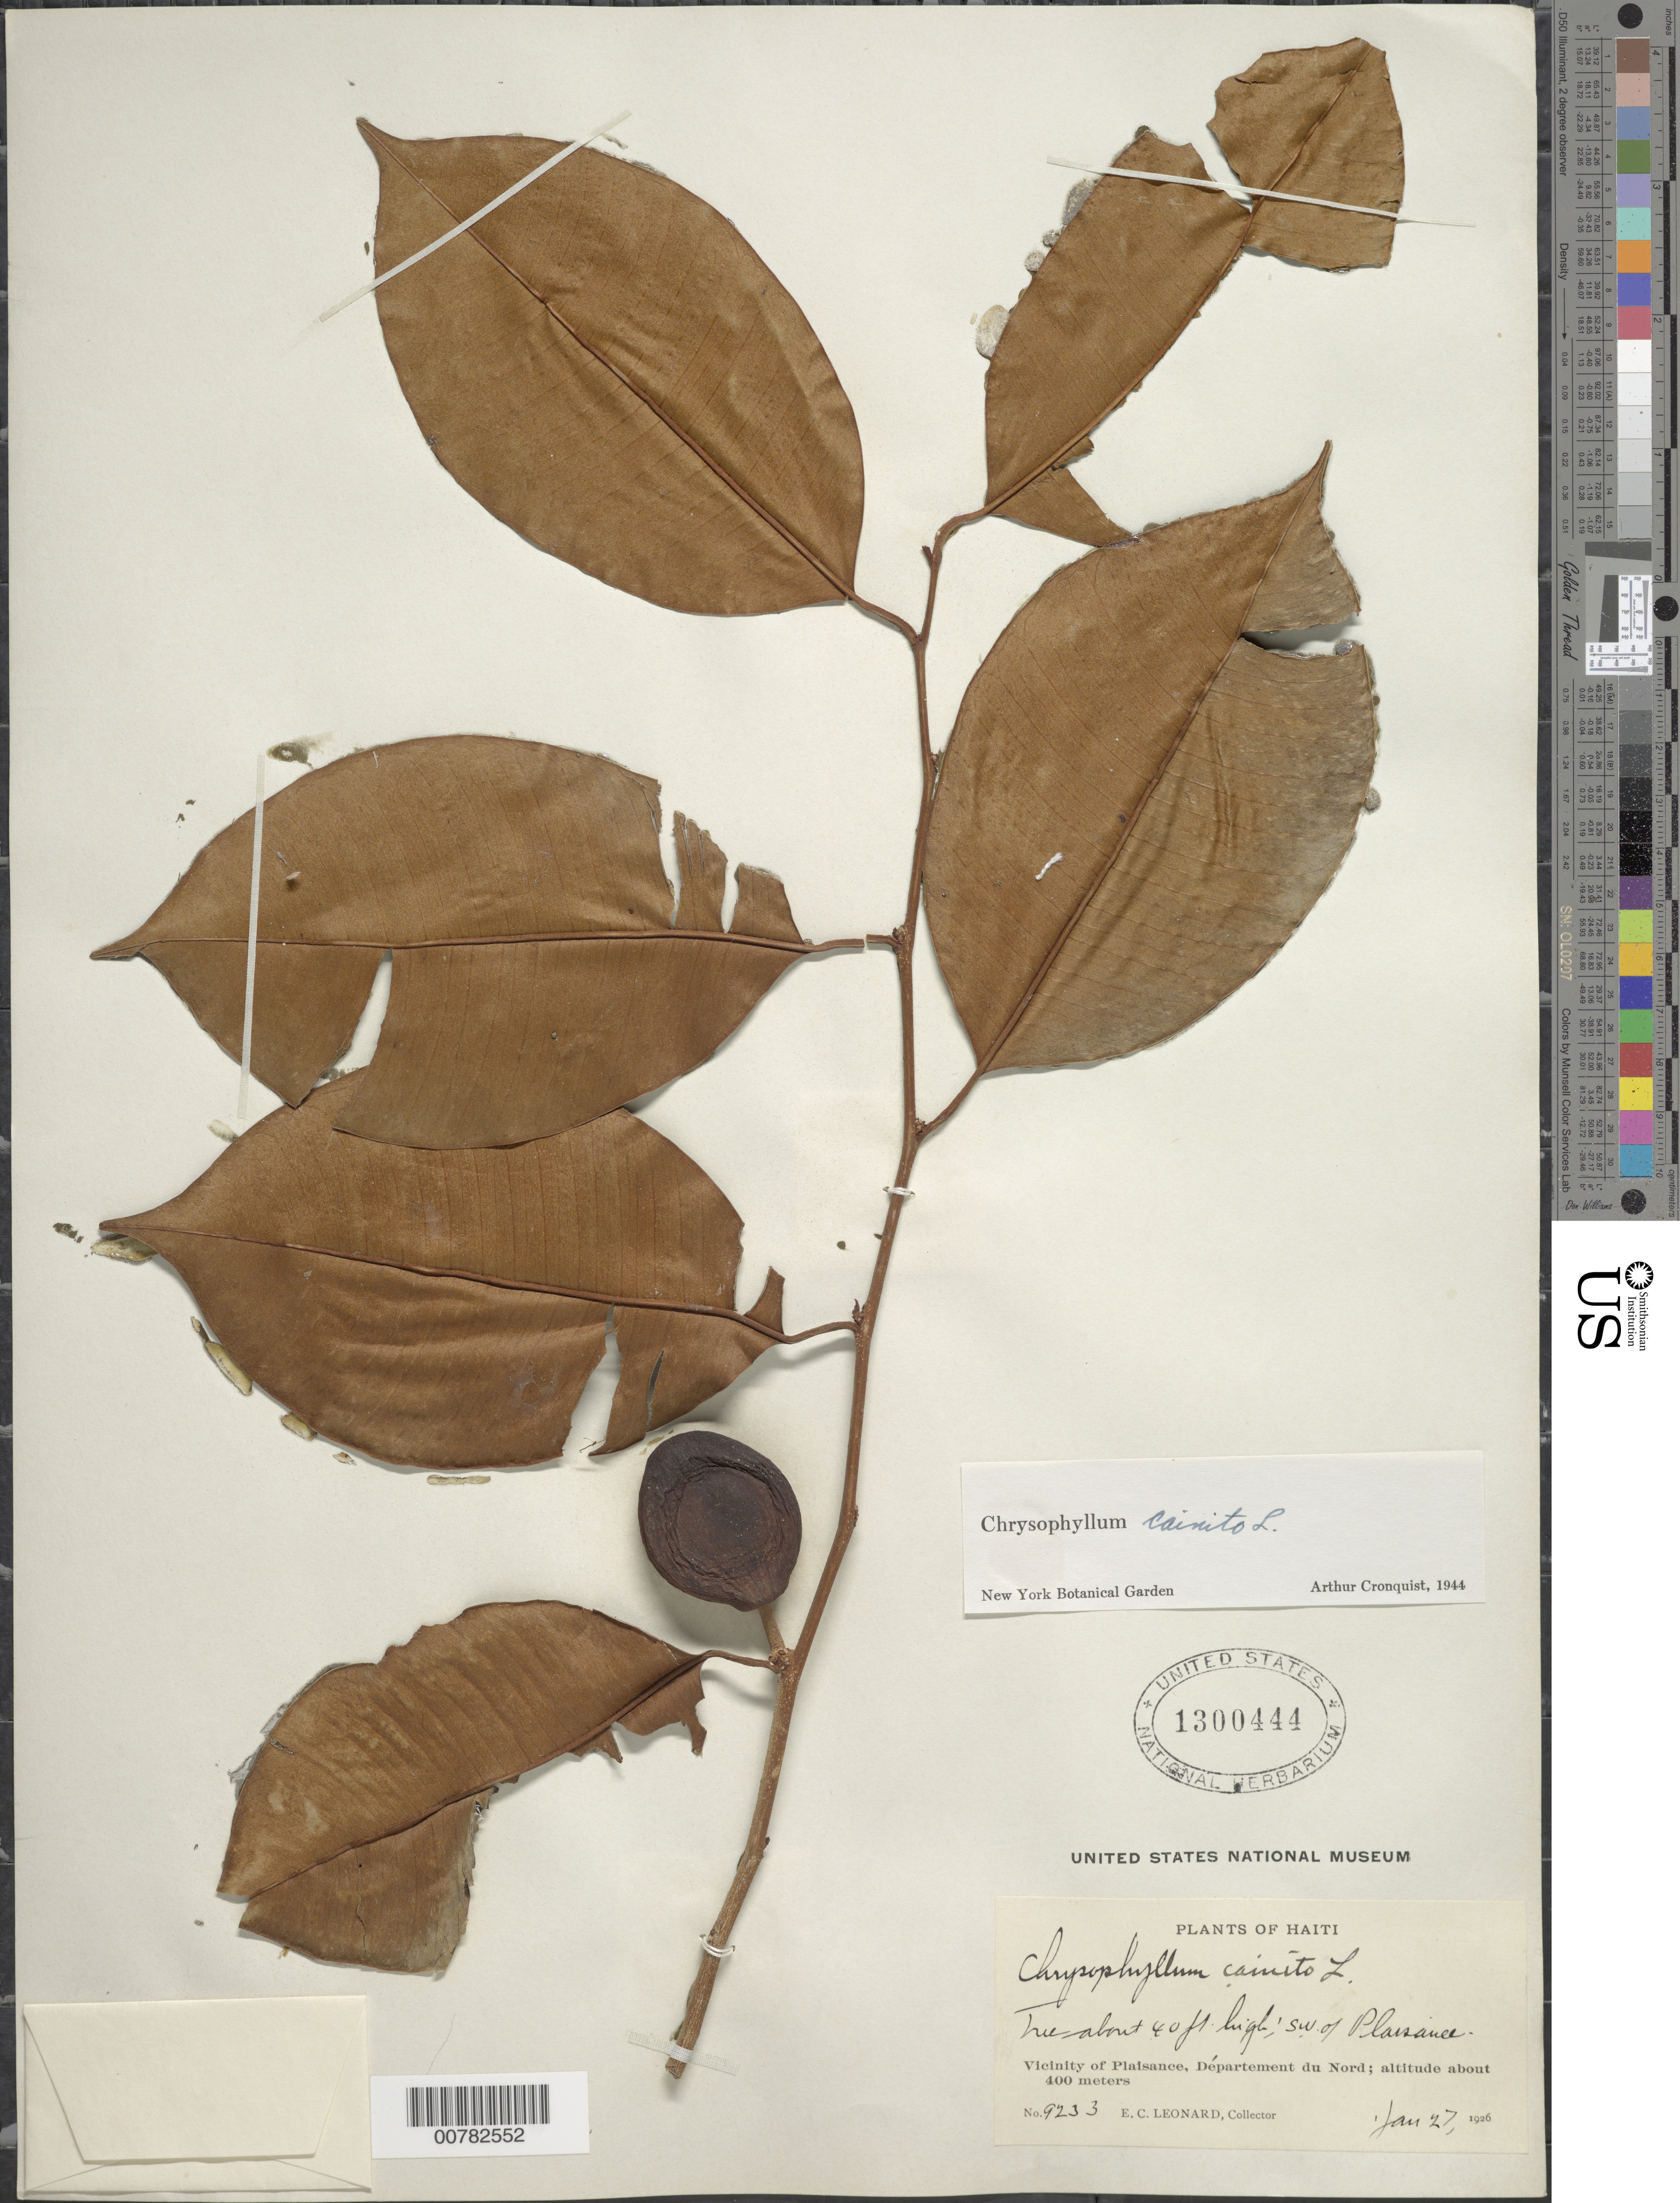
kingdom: Plantae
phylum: Tracheophyta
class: Magnoliopsida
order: Ericales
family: Sapotaceae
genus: Chrysophyllum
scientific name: Chrysophyllum cainito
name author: L.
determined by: Cronquist, A. J.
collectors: E. C. Leonard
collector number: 9233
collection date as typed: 27 Jan 1926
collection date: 1926-01-27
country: Haiti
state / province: Nord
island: Hispaniola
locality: Vicinity of Plaisance, SW of Plaisance.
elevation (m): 400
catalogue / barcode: US 1300444